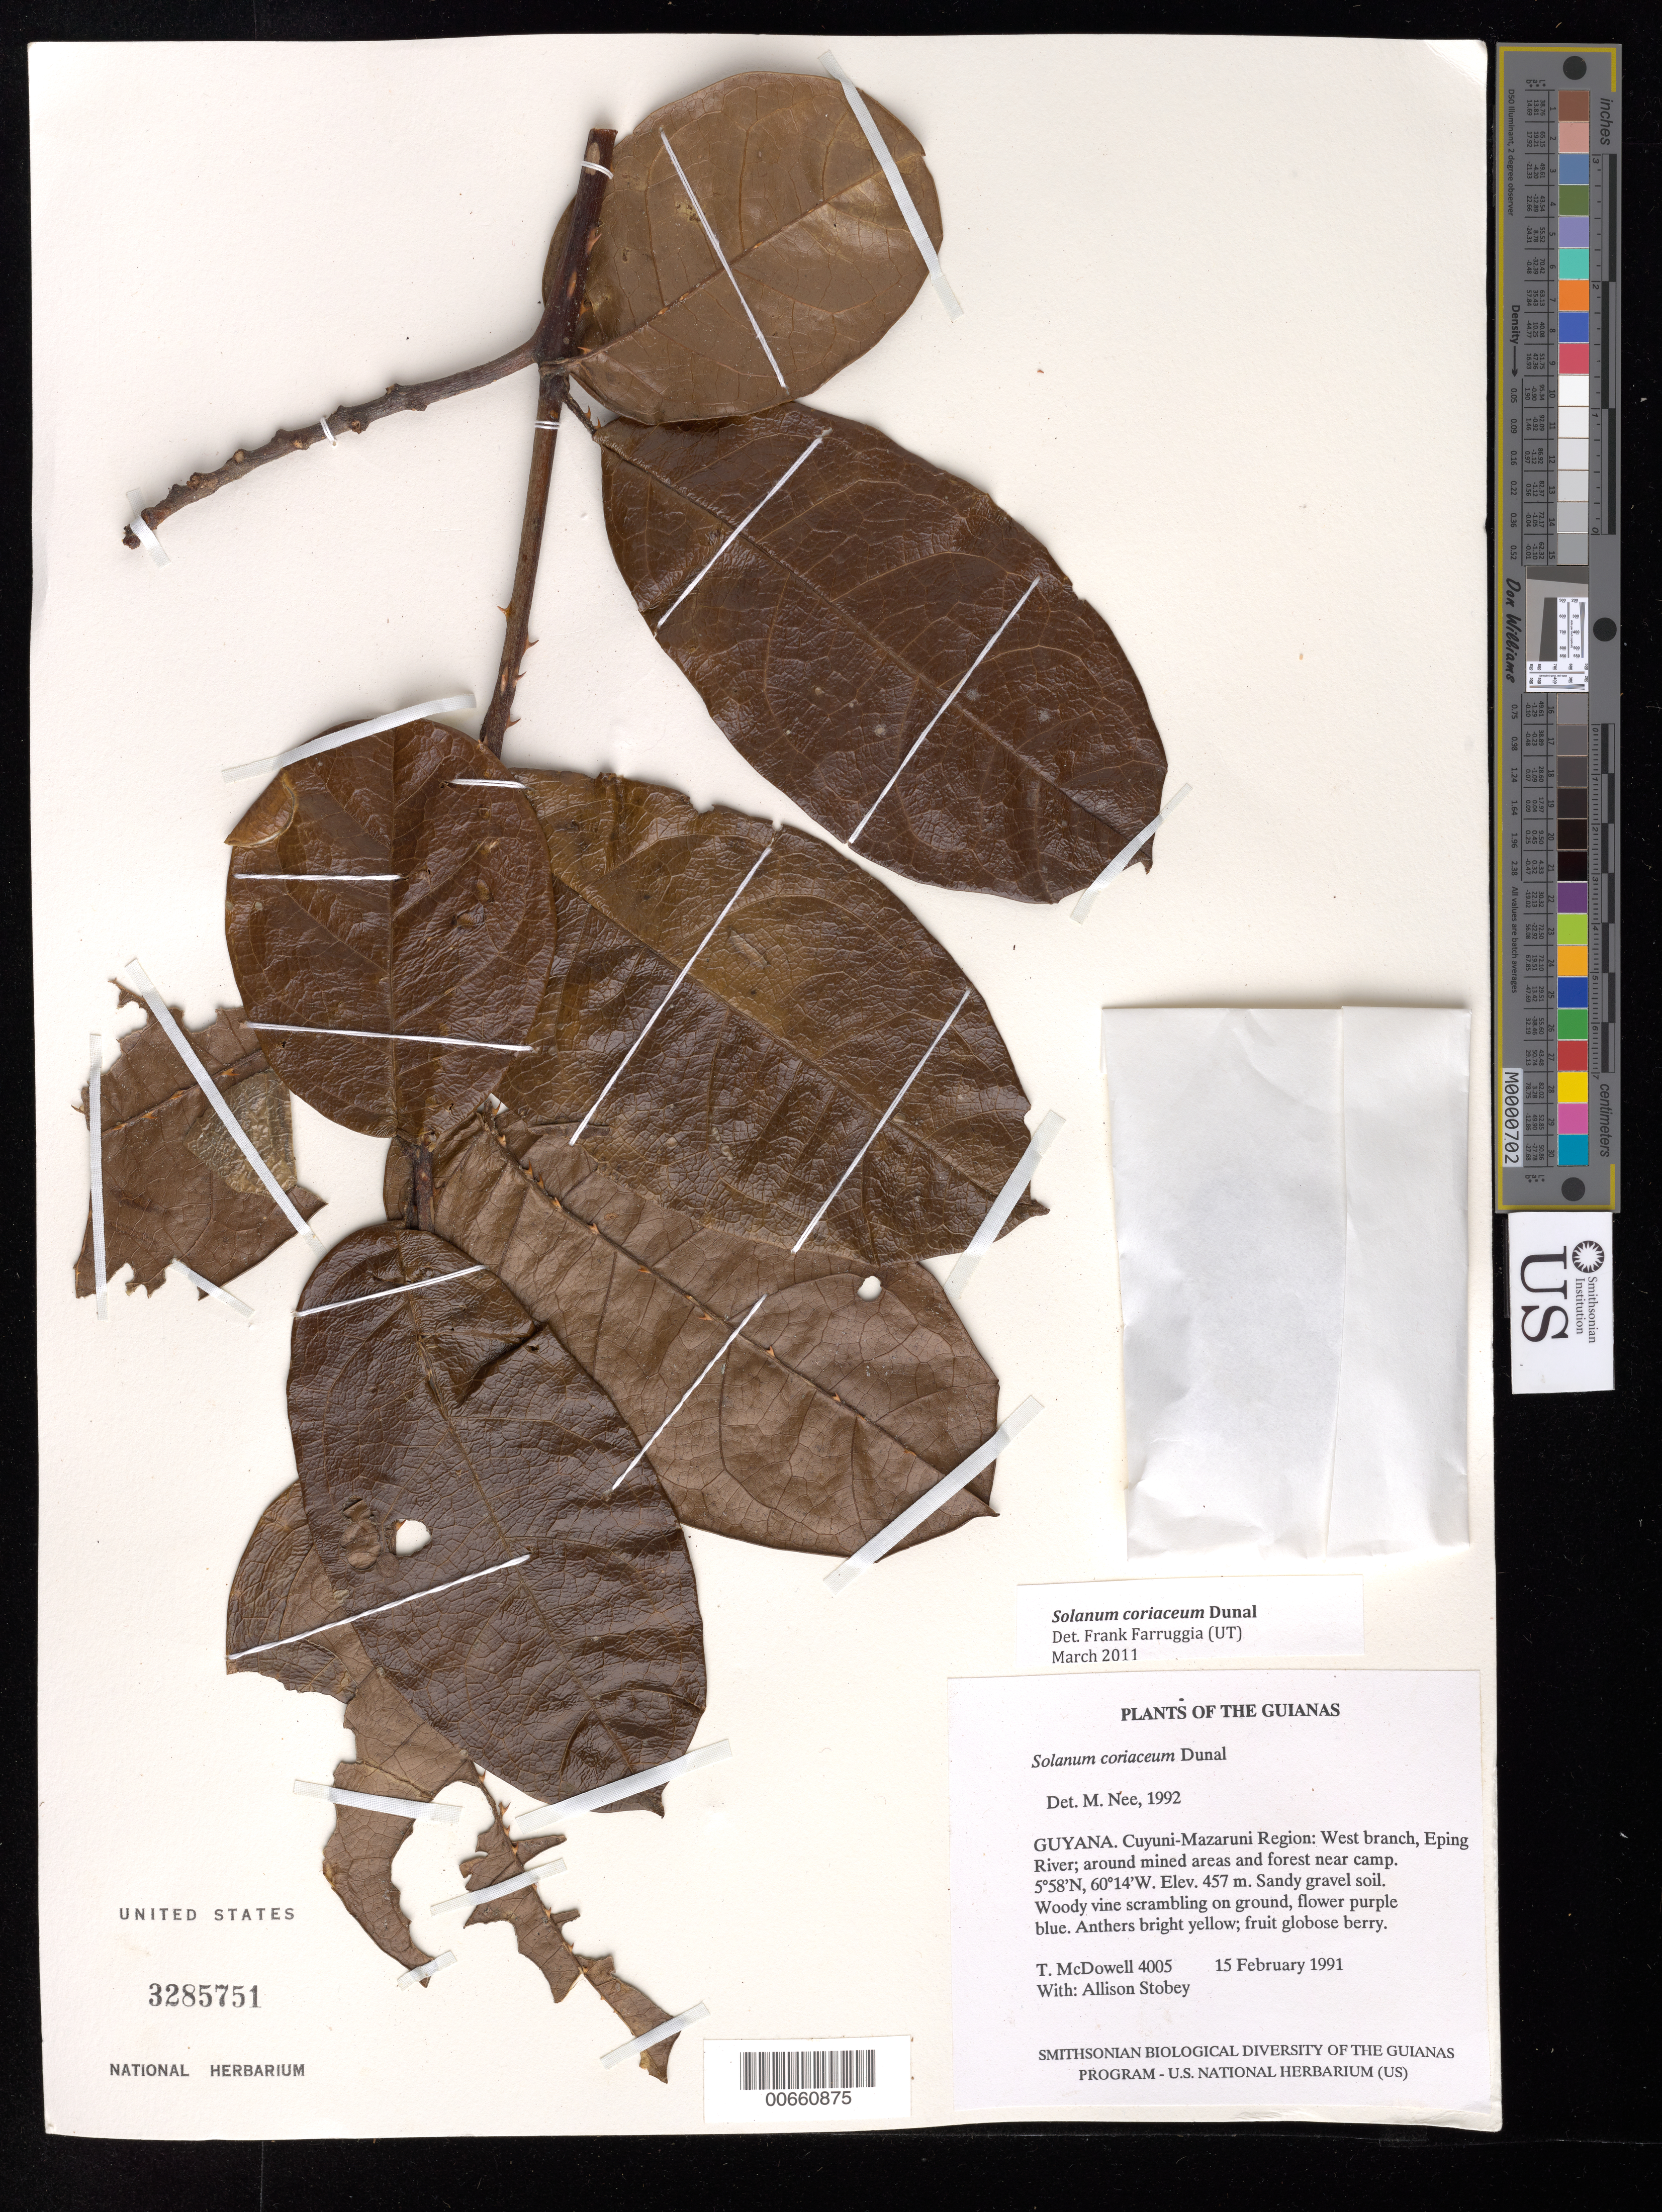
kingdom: Plantae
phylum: Tracheophyta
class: Magnoliopsida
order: Solanales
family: Solanaceae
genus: Solanum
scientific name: Solanum coriaceum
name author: Dunal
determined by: Nee, Michael H.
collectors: T. McDowell & A. Stobey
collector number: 4005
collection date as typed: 2 Feb 1991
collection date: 1991-02-02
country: Guyana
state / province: Cuyuni-Mazaruni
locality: West branch, Eping River; near camp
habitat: Around mined areas and forest. Sandy gravel soil.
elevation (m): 457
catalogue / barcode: US 3285751